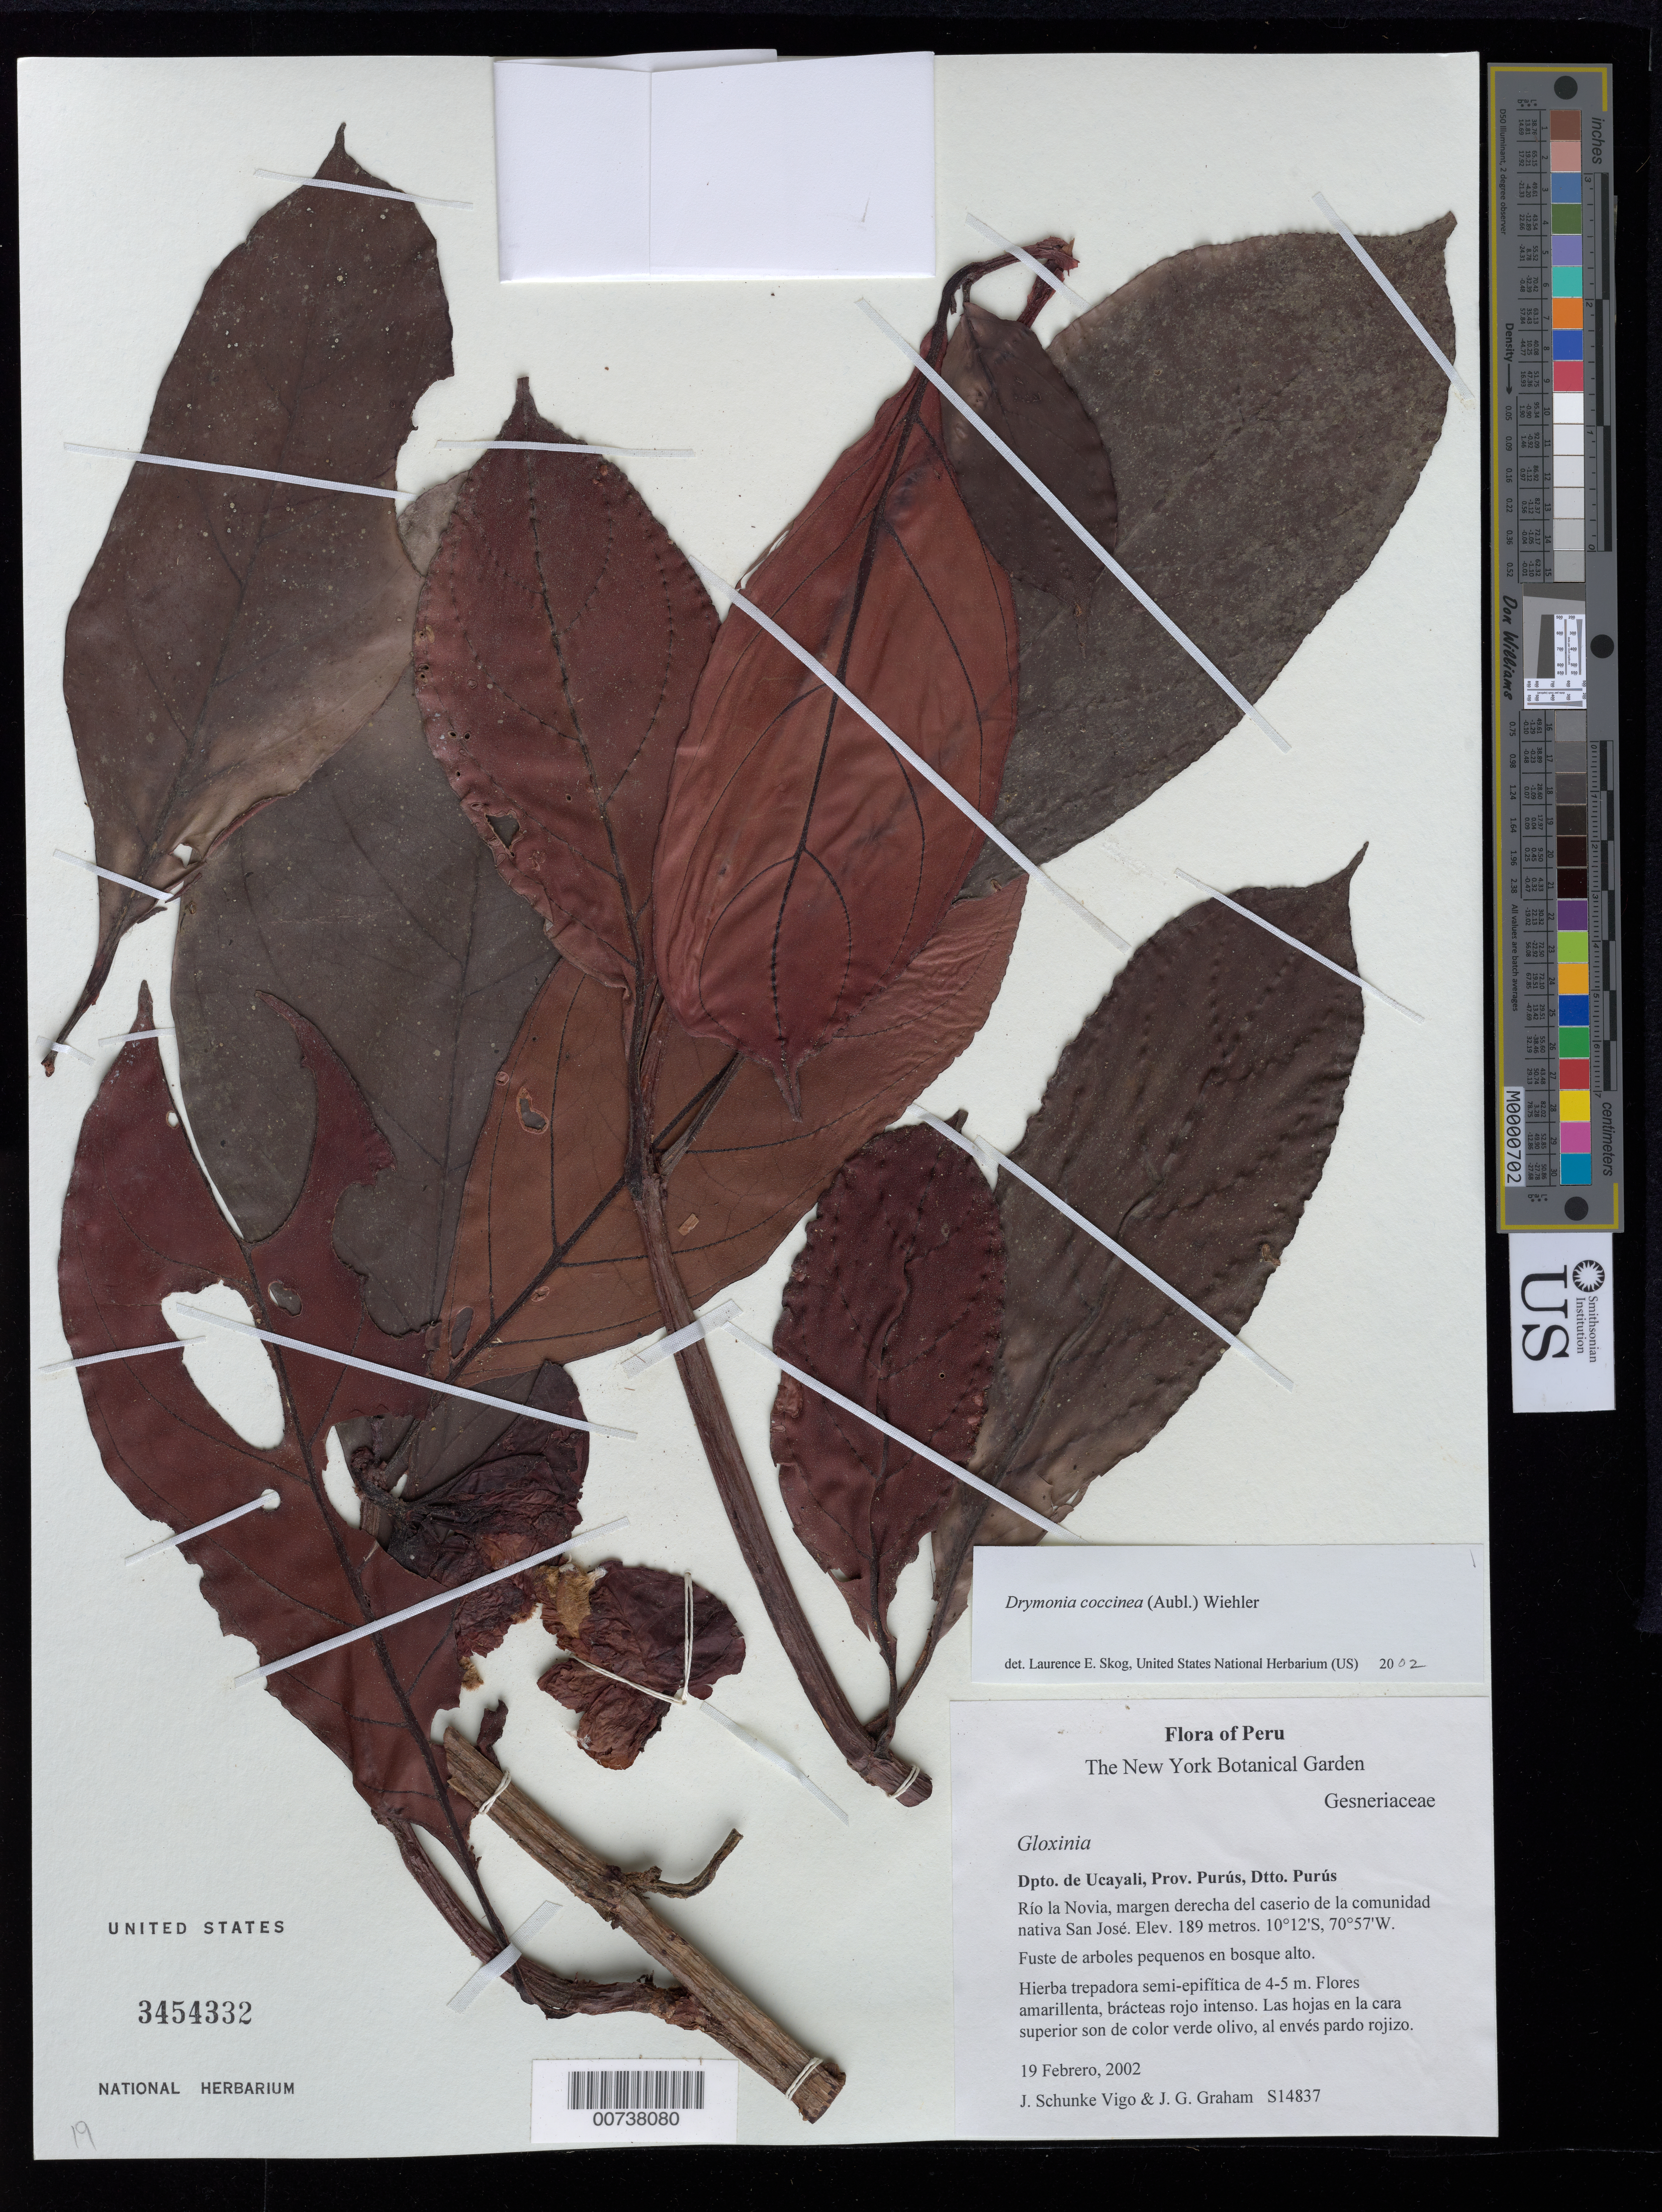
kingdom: Plantae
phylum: Tracheophyta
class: Magnoliopsida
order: Lamiales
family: Gesneriaceae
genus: Drymonia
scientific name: Drymonia coccinea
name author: (Aubl.) Wiehler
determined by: Skog, Laurence E.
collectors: J. Schunke Vigo & J. G. Graham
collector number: S 14837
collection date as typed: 19 Feb 2002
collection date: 2002-02-19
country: Peru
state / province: Ucayali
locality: Prov. Purús, Dtto. Purús, Río la Novia, margen derecha del caserio de la comunidad nativa San José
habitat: Fuste de arboles pequenos en bosque alto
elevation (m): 189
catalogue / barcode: US 3454332